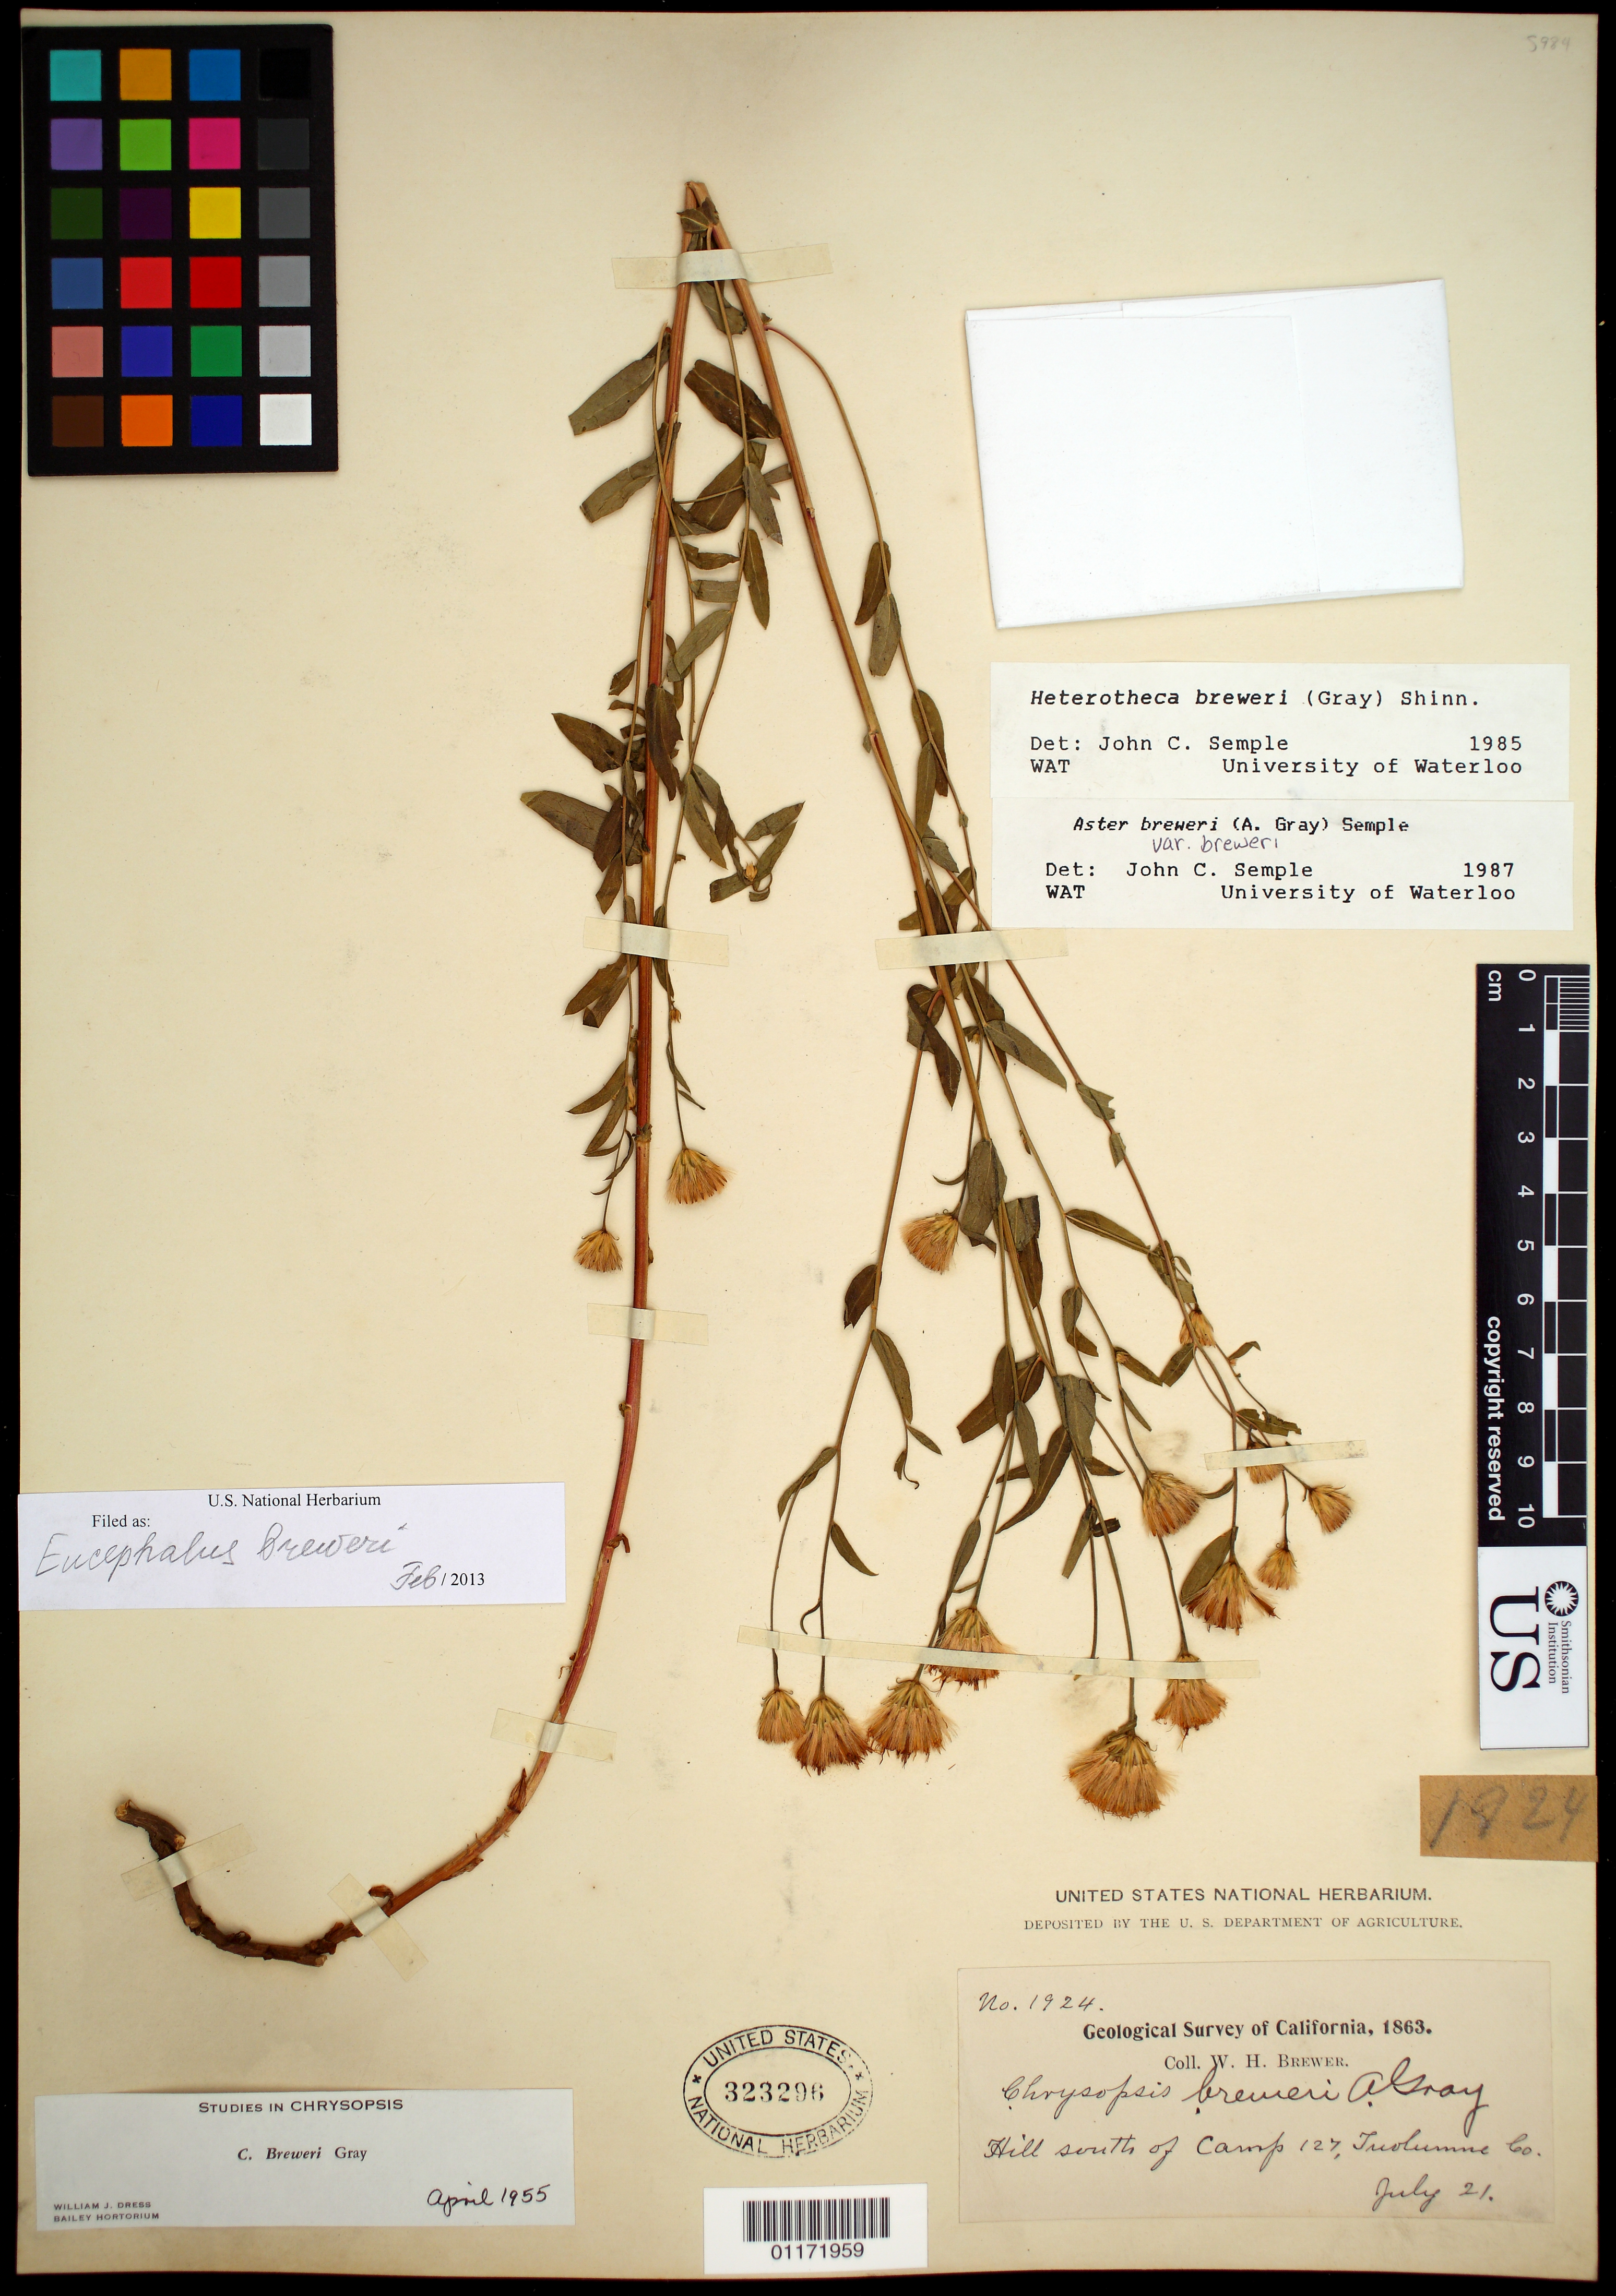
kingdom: Plantae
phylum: Tracheophyta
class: Magnoliopsida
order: Asterales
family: Asteraceae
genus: Eucephalus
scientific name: Eucephalus breweri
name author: (A. Gray) G.L. Nesom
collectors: W. H. Brewer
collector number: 1924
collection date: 1863-07-21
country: United States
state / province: California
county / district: Tulare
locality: hills south of Camp 127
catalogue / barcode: US 323296